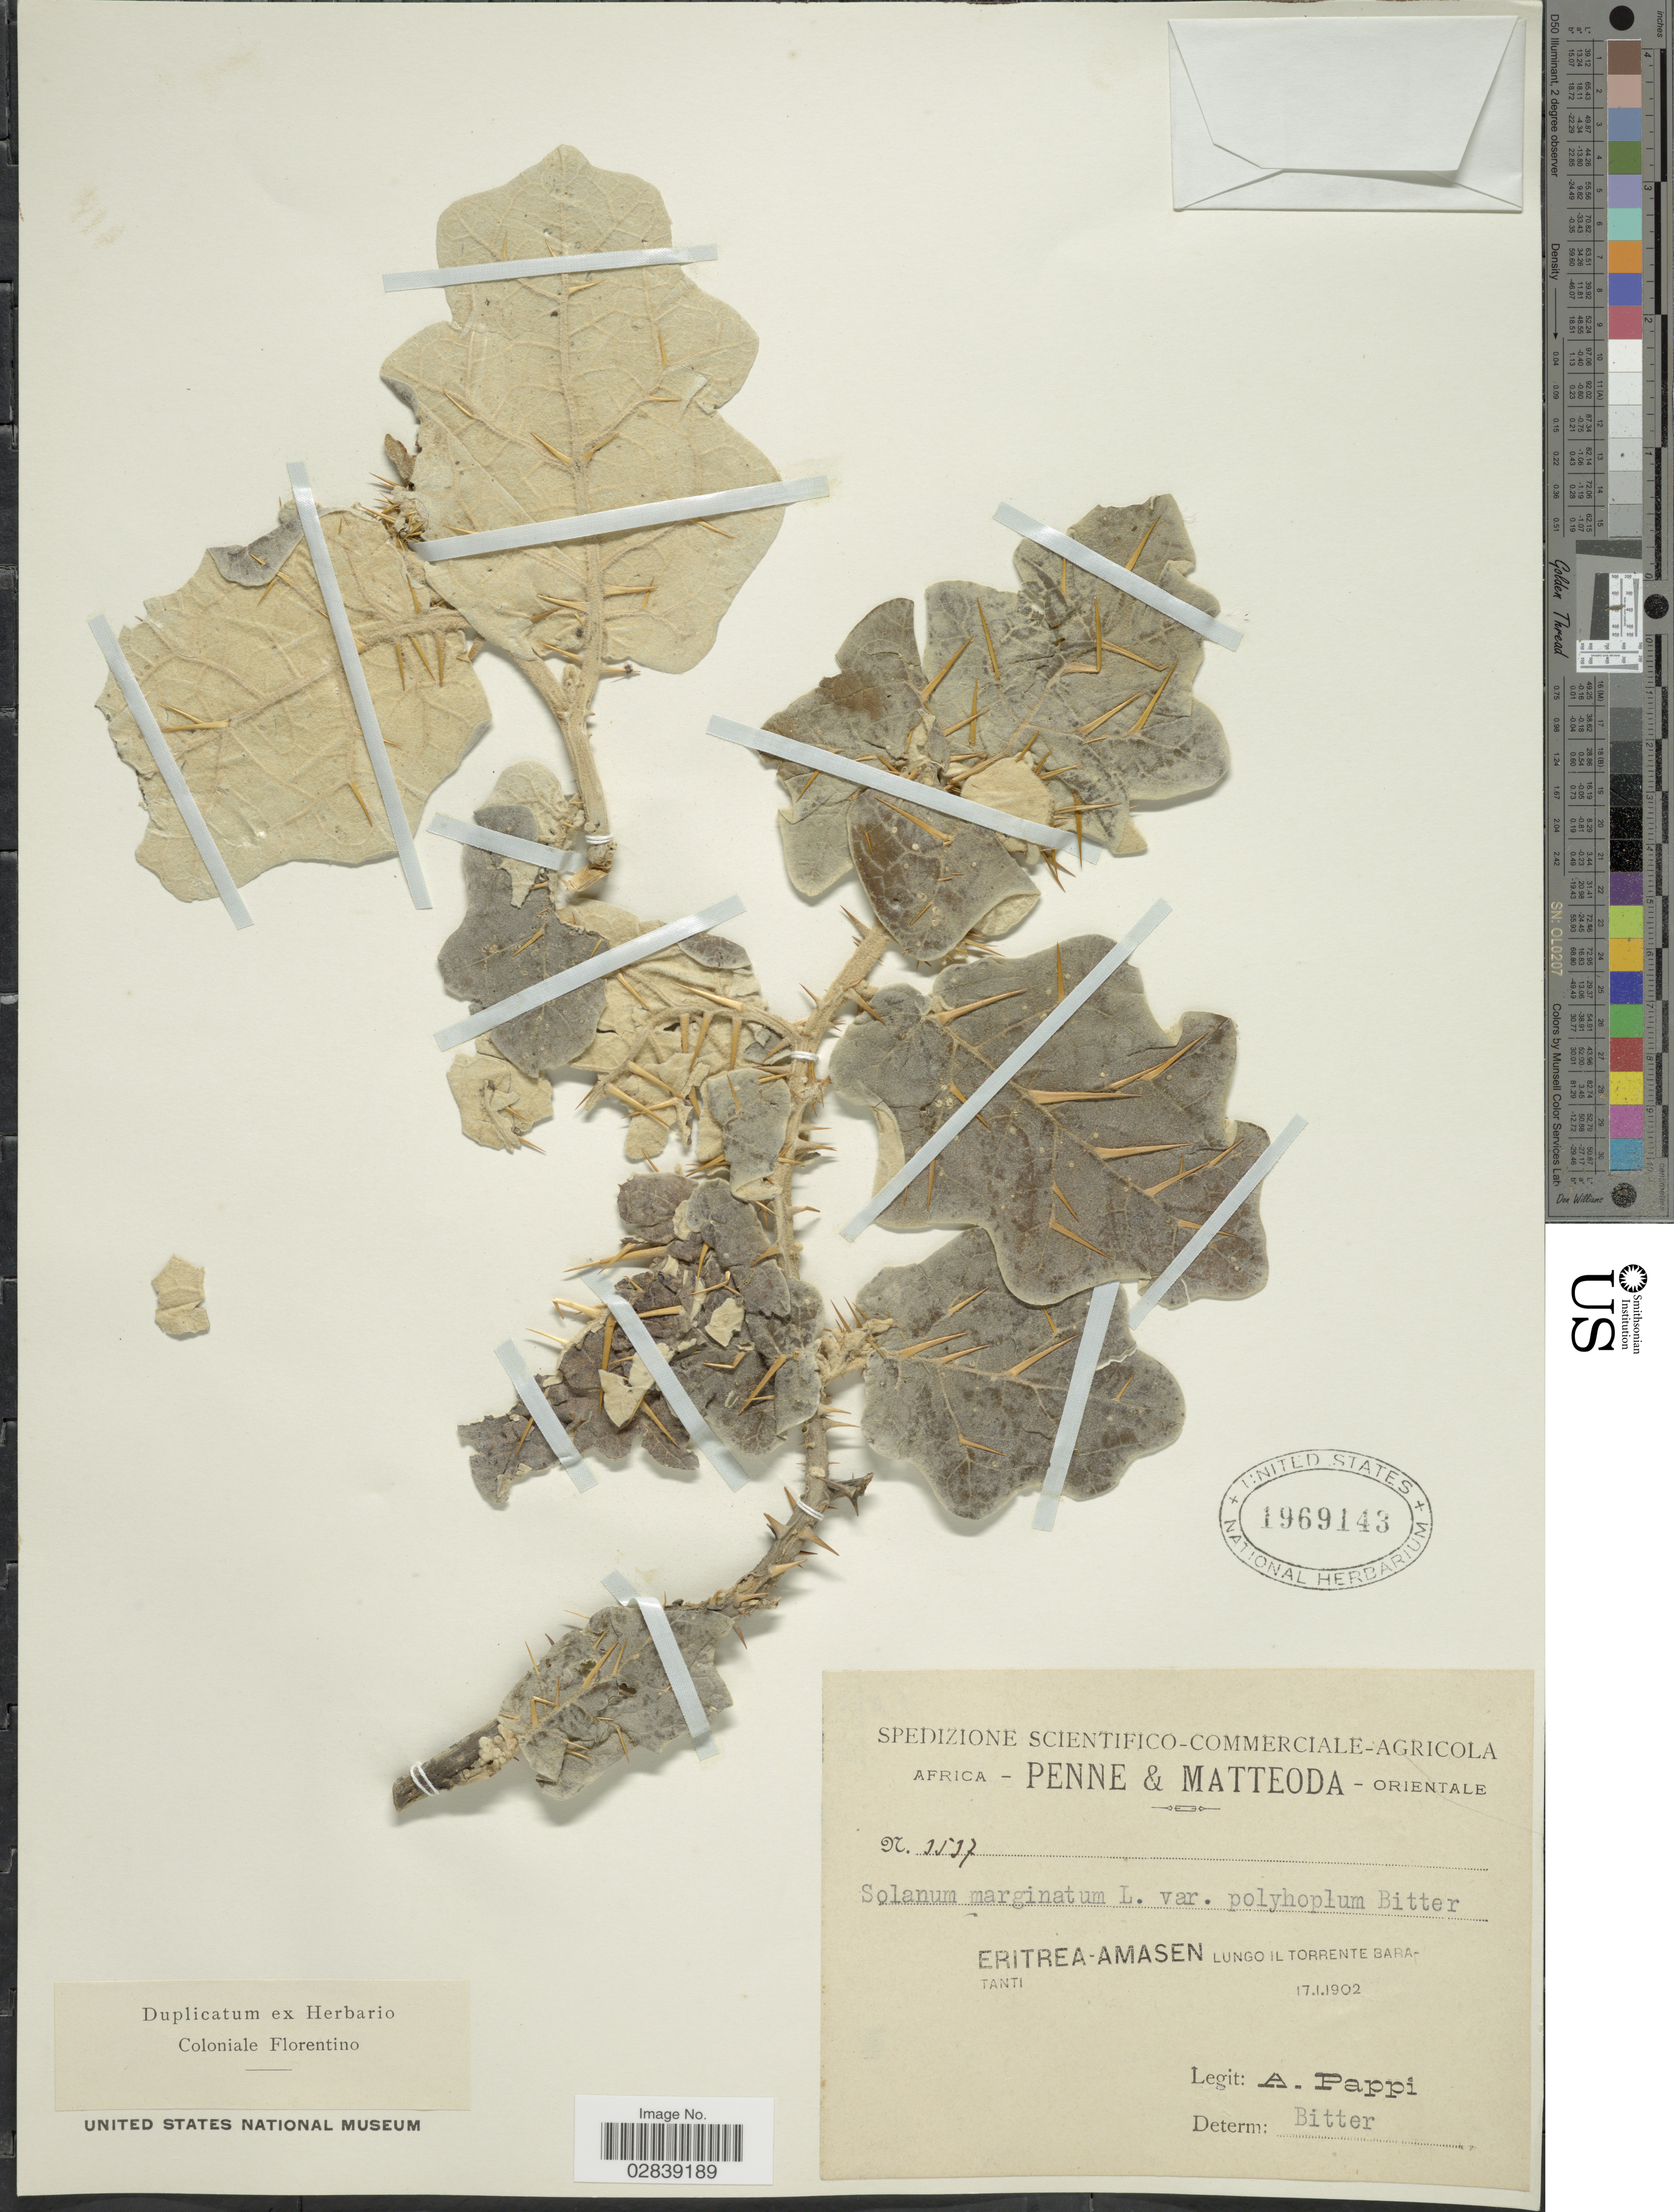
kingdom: Plantae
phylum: Tracheophyta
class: Magnoliopsida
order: Solanales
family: Solanaceae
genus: Solanum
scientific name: Solanum marginatum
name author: L. f.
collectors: A. Pappi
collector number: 1537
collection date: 1902-01-17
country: Eritrea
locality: Penne & Matteoda - orientale. Eritrea-Amasen, Lungo il torrente Baratanti.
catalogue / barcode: US 1969143